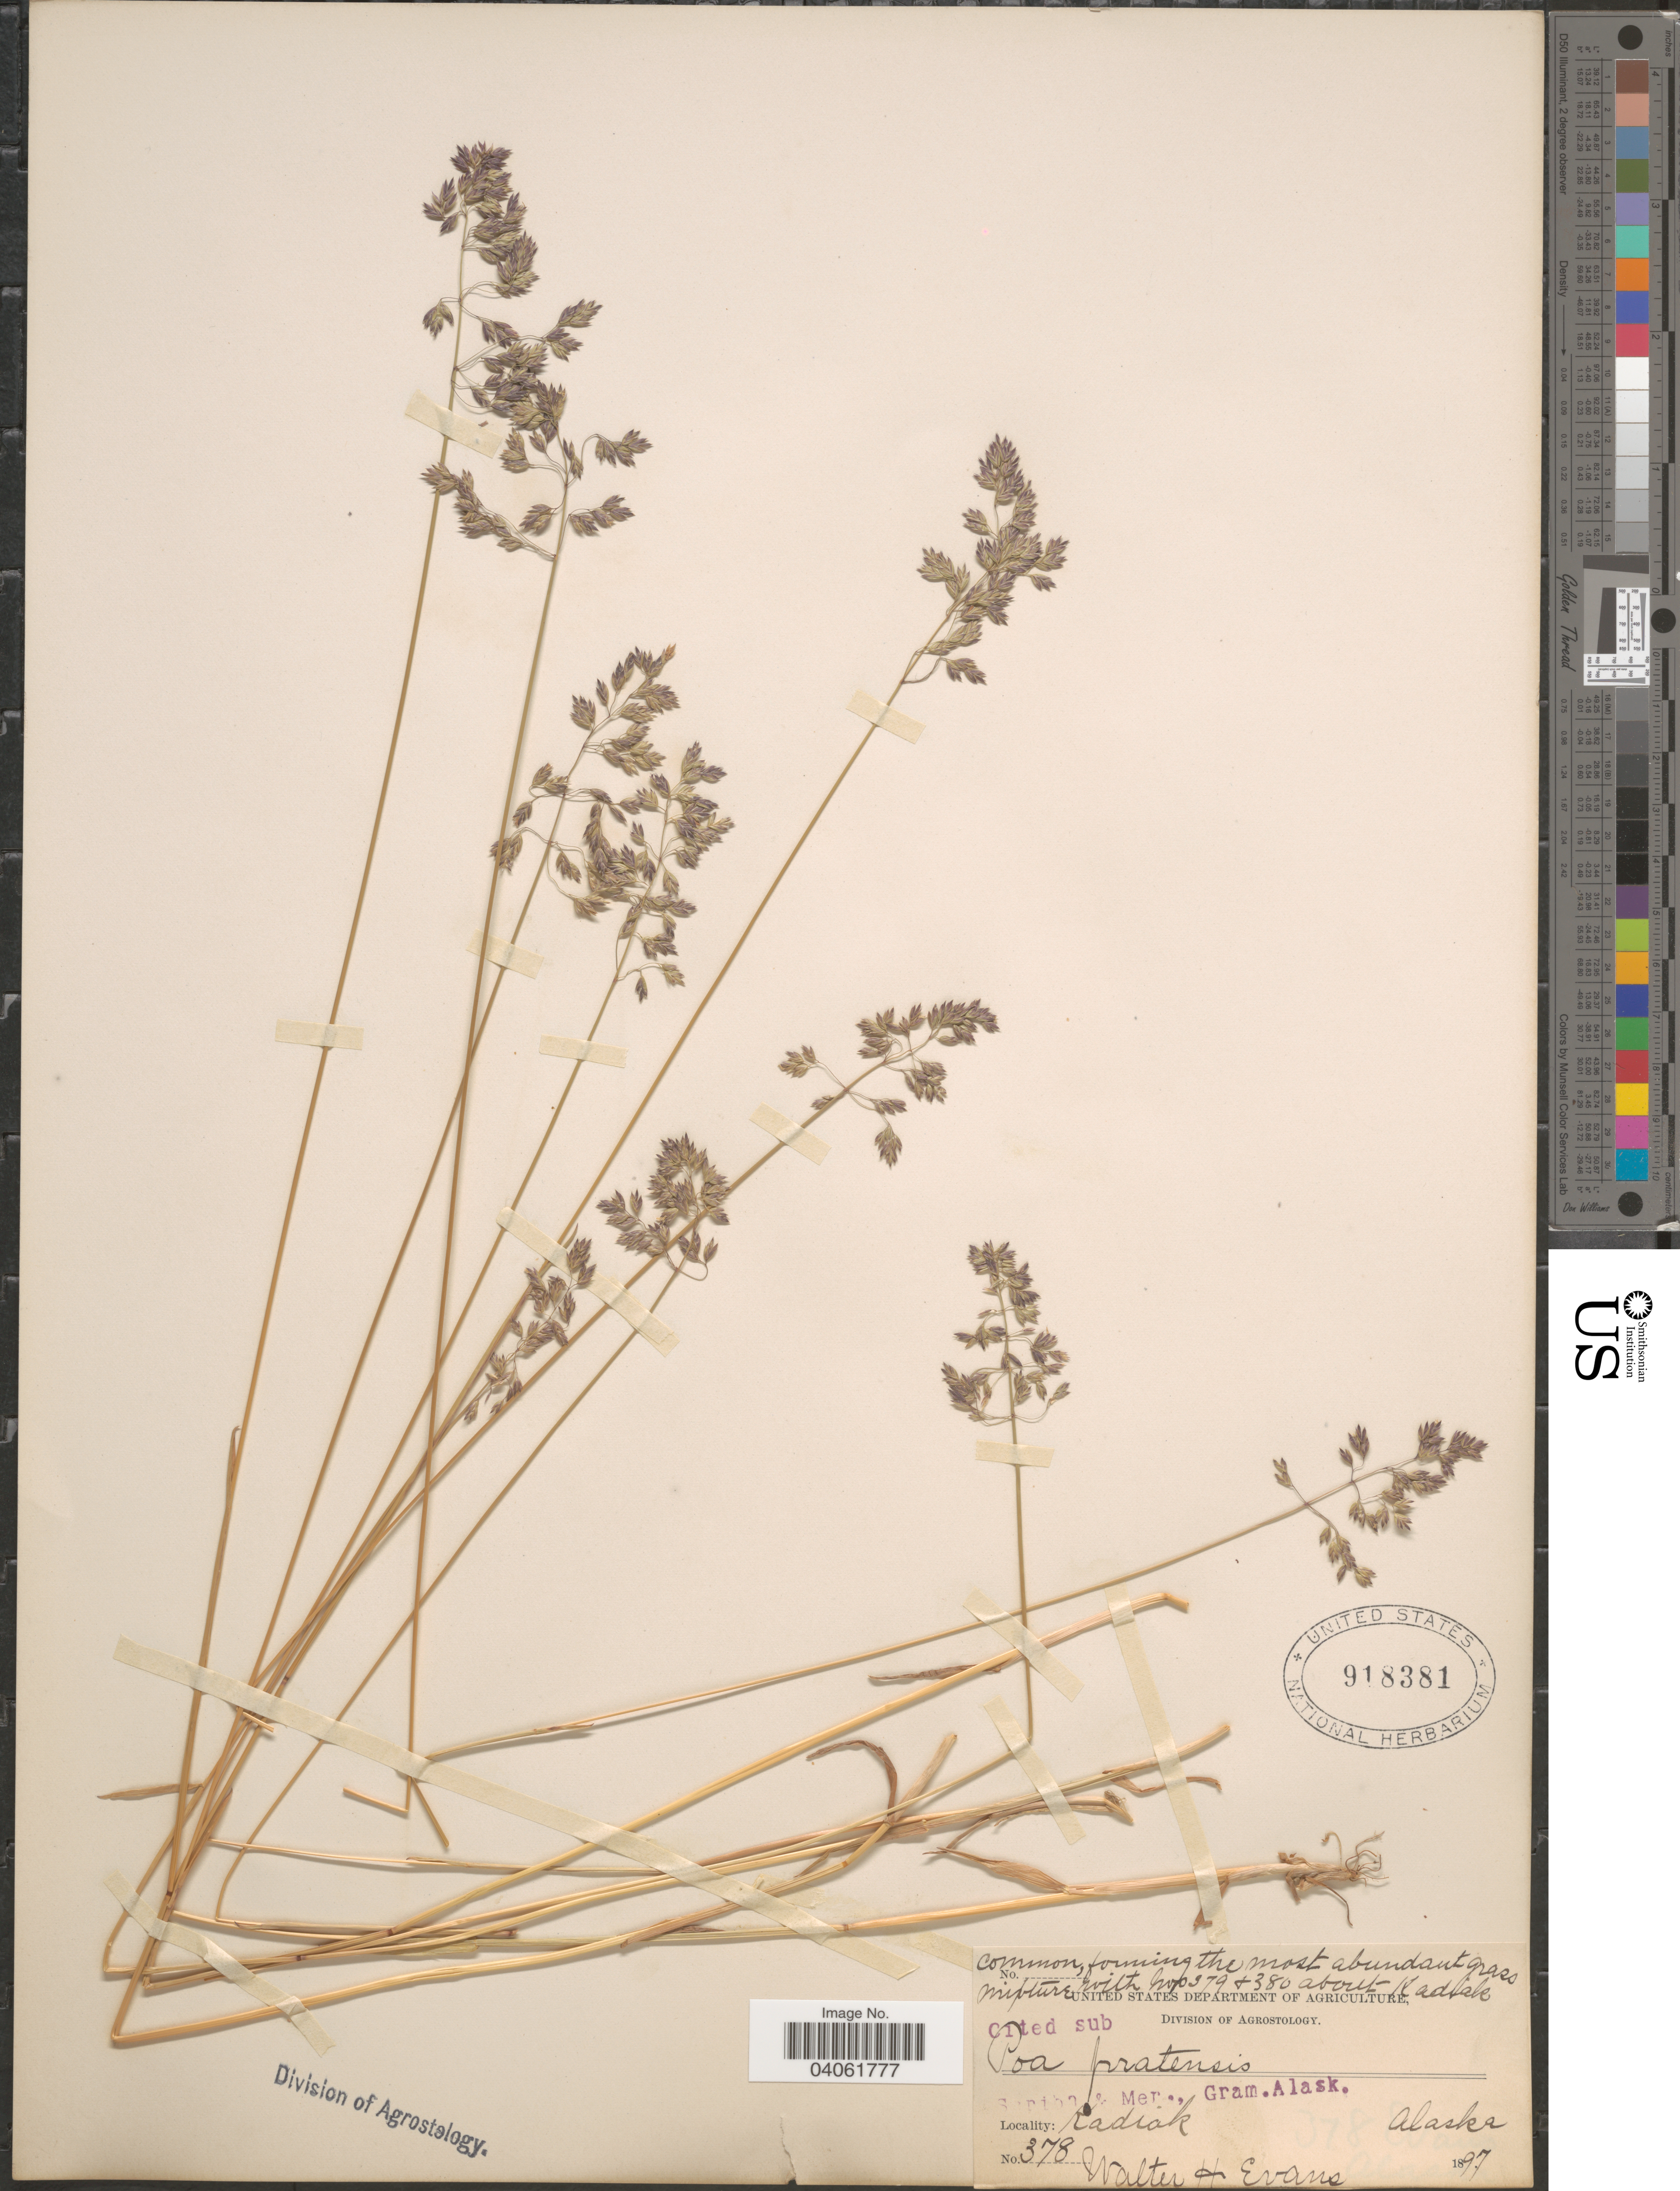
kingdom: Plantae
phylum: Tracheophyta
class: Liliopsida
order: Poales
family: Poaceae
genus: Poa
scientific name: Poa pratensis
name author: L.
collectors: W. H. Evans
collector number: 378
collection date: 1897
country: United States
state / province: Alaska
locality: Kadiak.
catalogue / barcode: US 918381